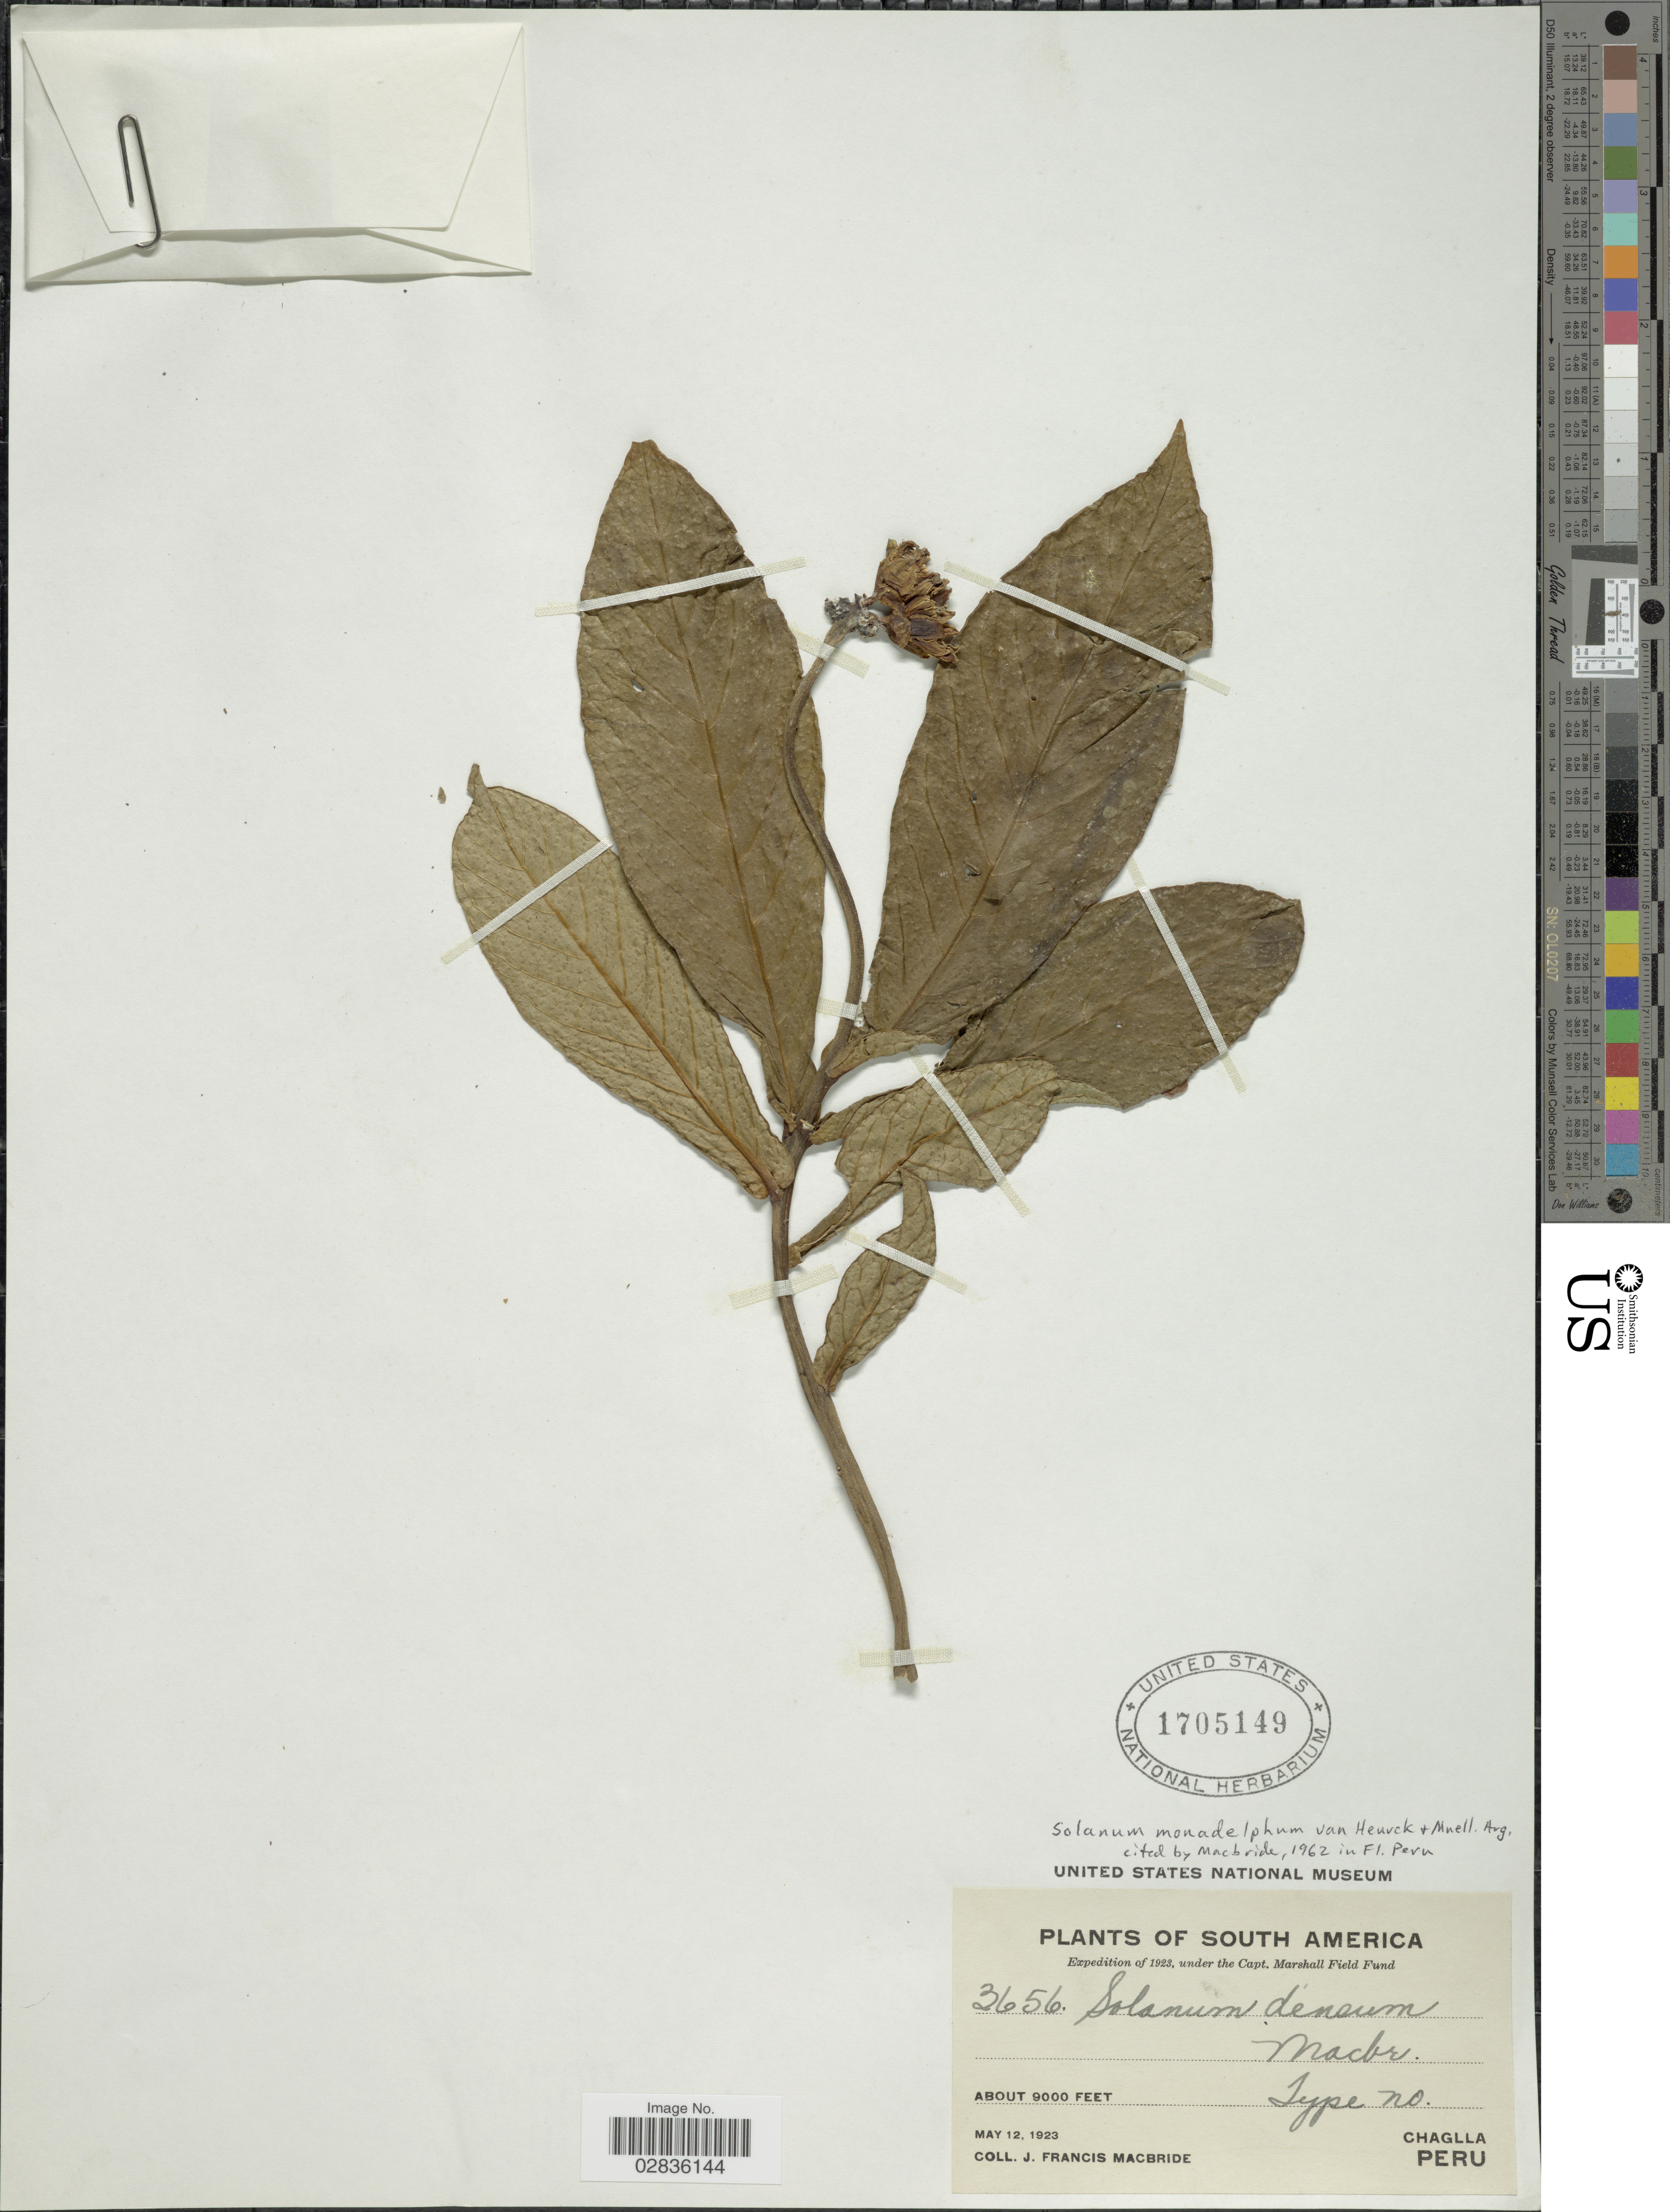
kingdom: Plantae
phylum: Tracheophyta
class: Magnoliopsida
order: Solanales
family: Solanaceae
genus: Solanum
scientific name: Solanum monadelphum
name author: Van Heurck & Müll. Arg.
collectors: J. F. Macbride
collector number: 3656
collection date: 1923-05-12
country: Peru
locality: Chaglla.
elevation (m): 2743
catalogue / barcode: US 1705149